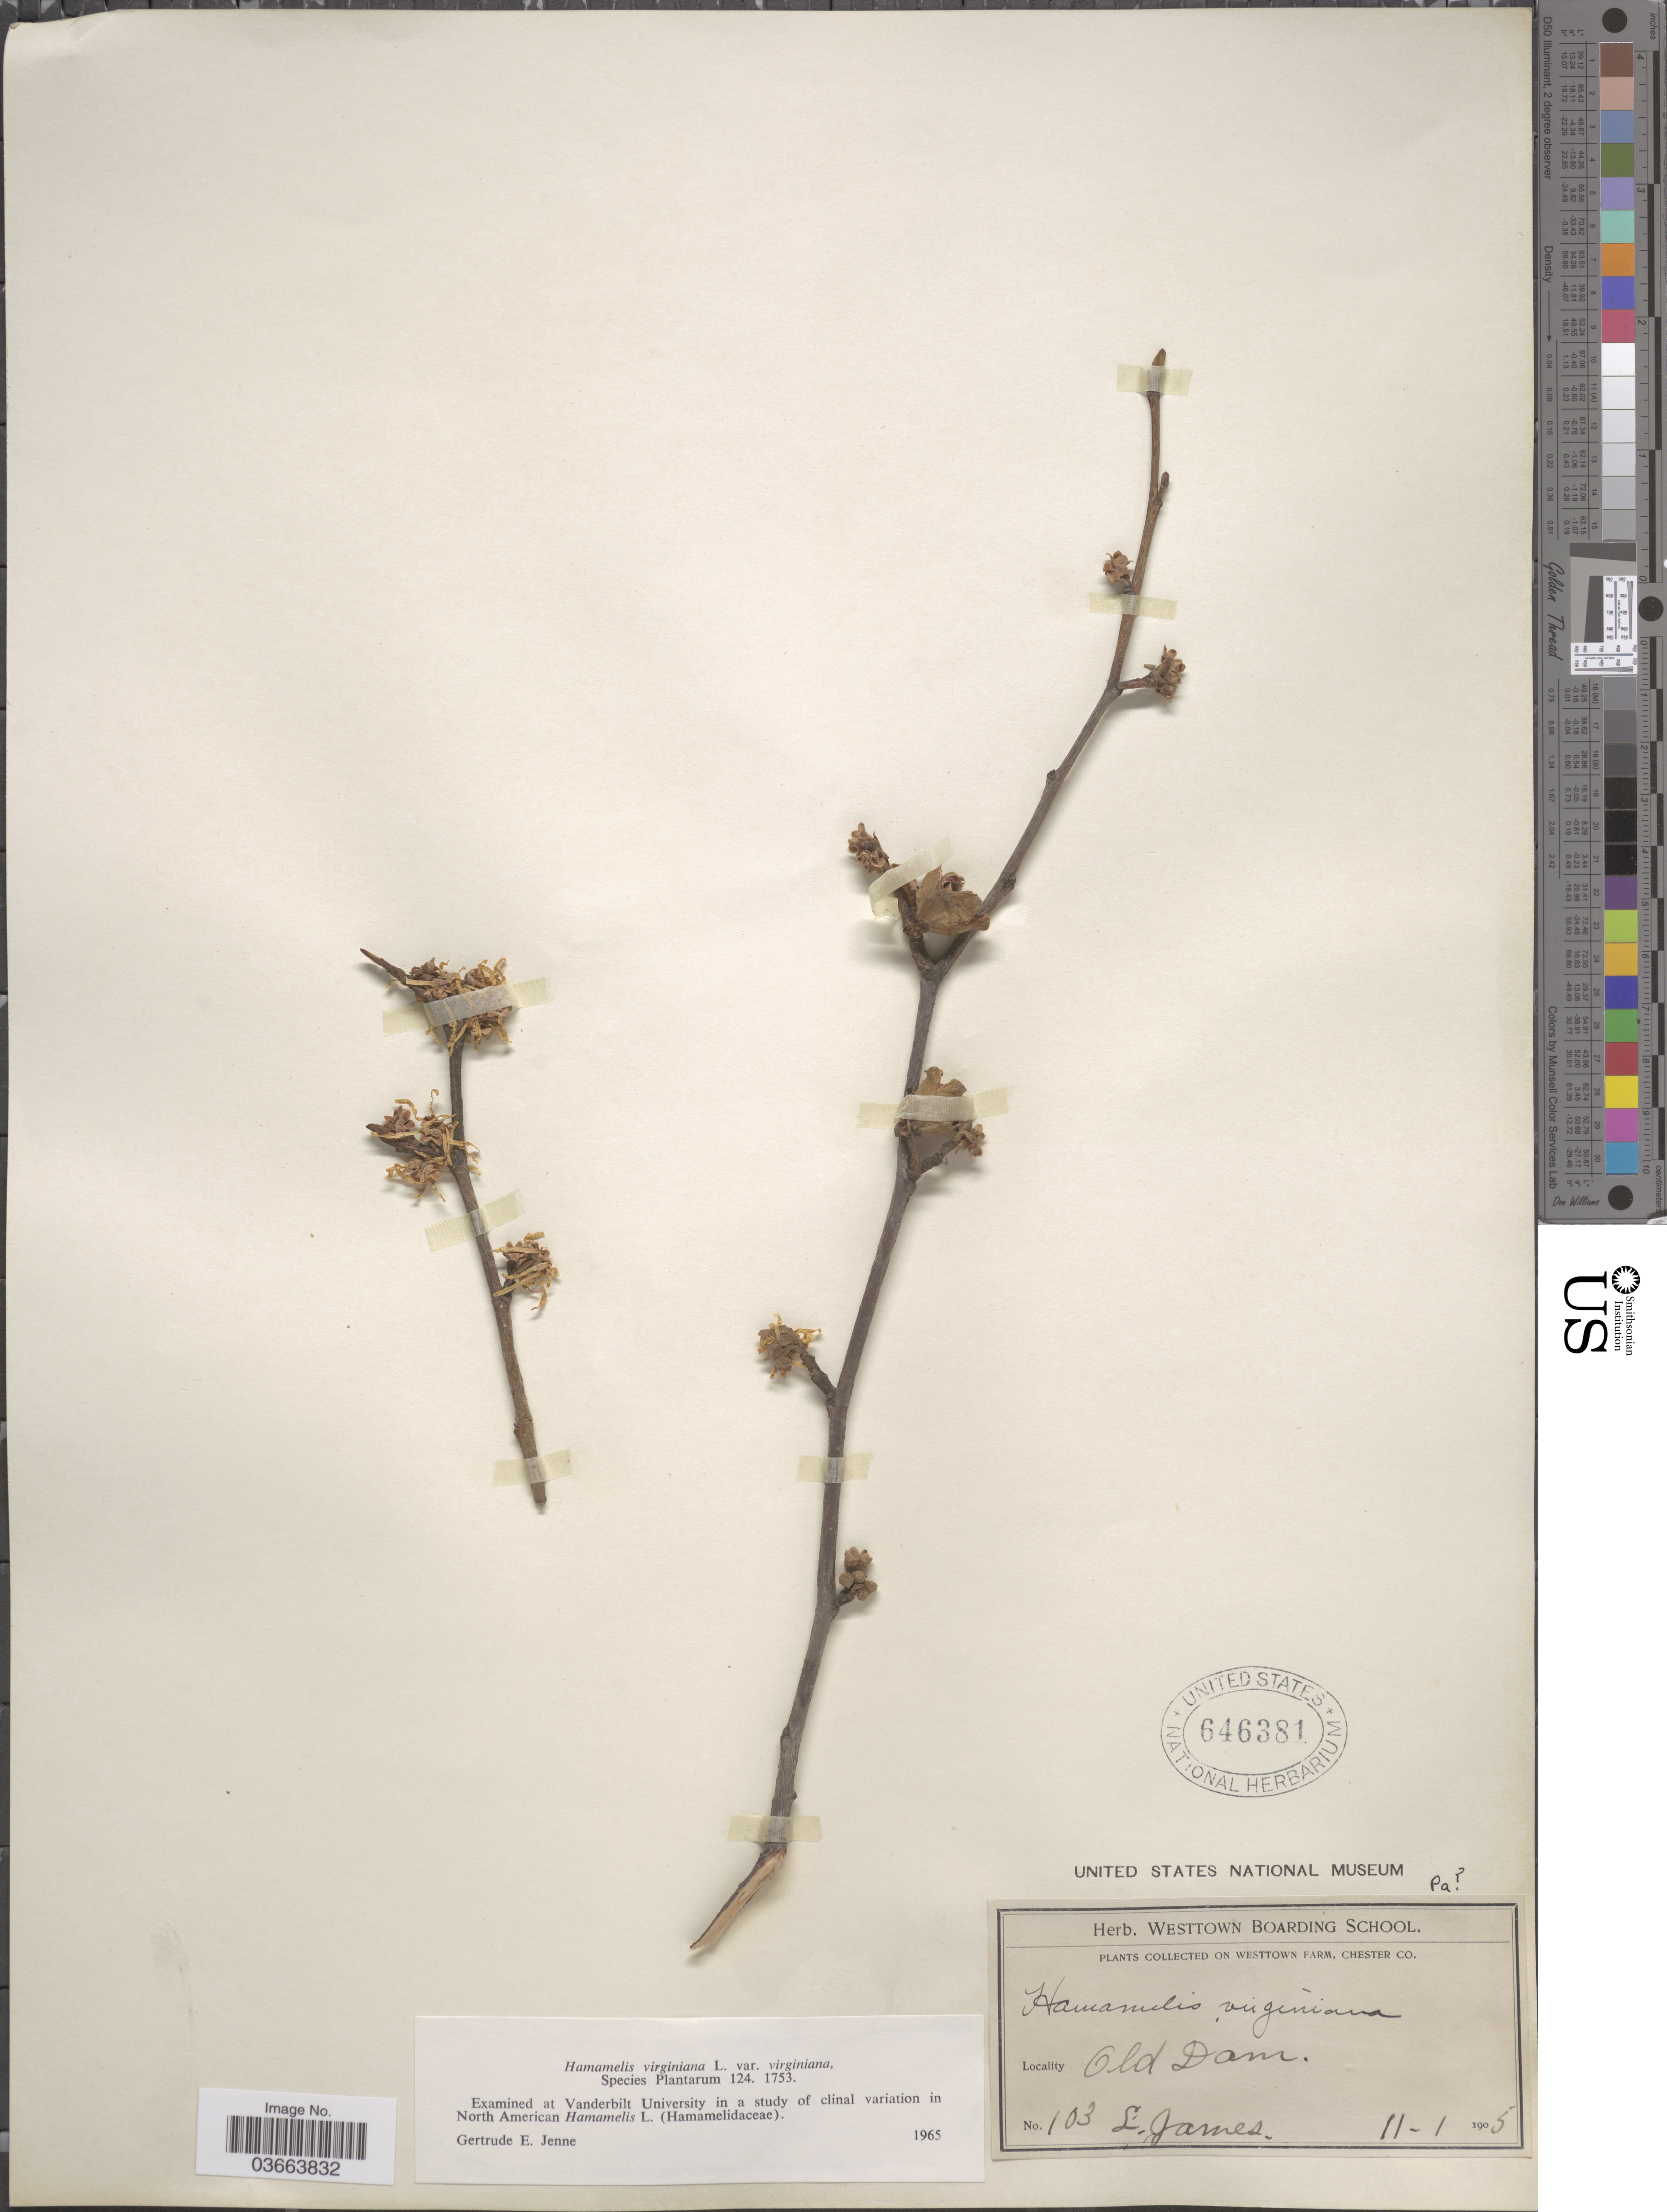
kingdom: Plantae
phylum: Tracheophyta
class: Magnoliopsida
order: Saxifragales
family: Hamamelidaceae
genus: Hamamelis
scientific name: Hamamelis virginiana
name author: L.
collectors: L. E. James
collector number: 103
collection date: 1905-11-01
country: United States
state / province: Pennsylvania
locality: Westtown Farm, Chester Co. Old Dam. Pa?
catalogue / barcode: US 646381